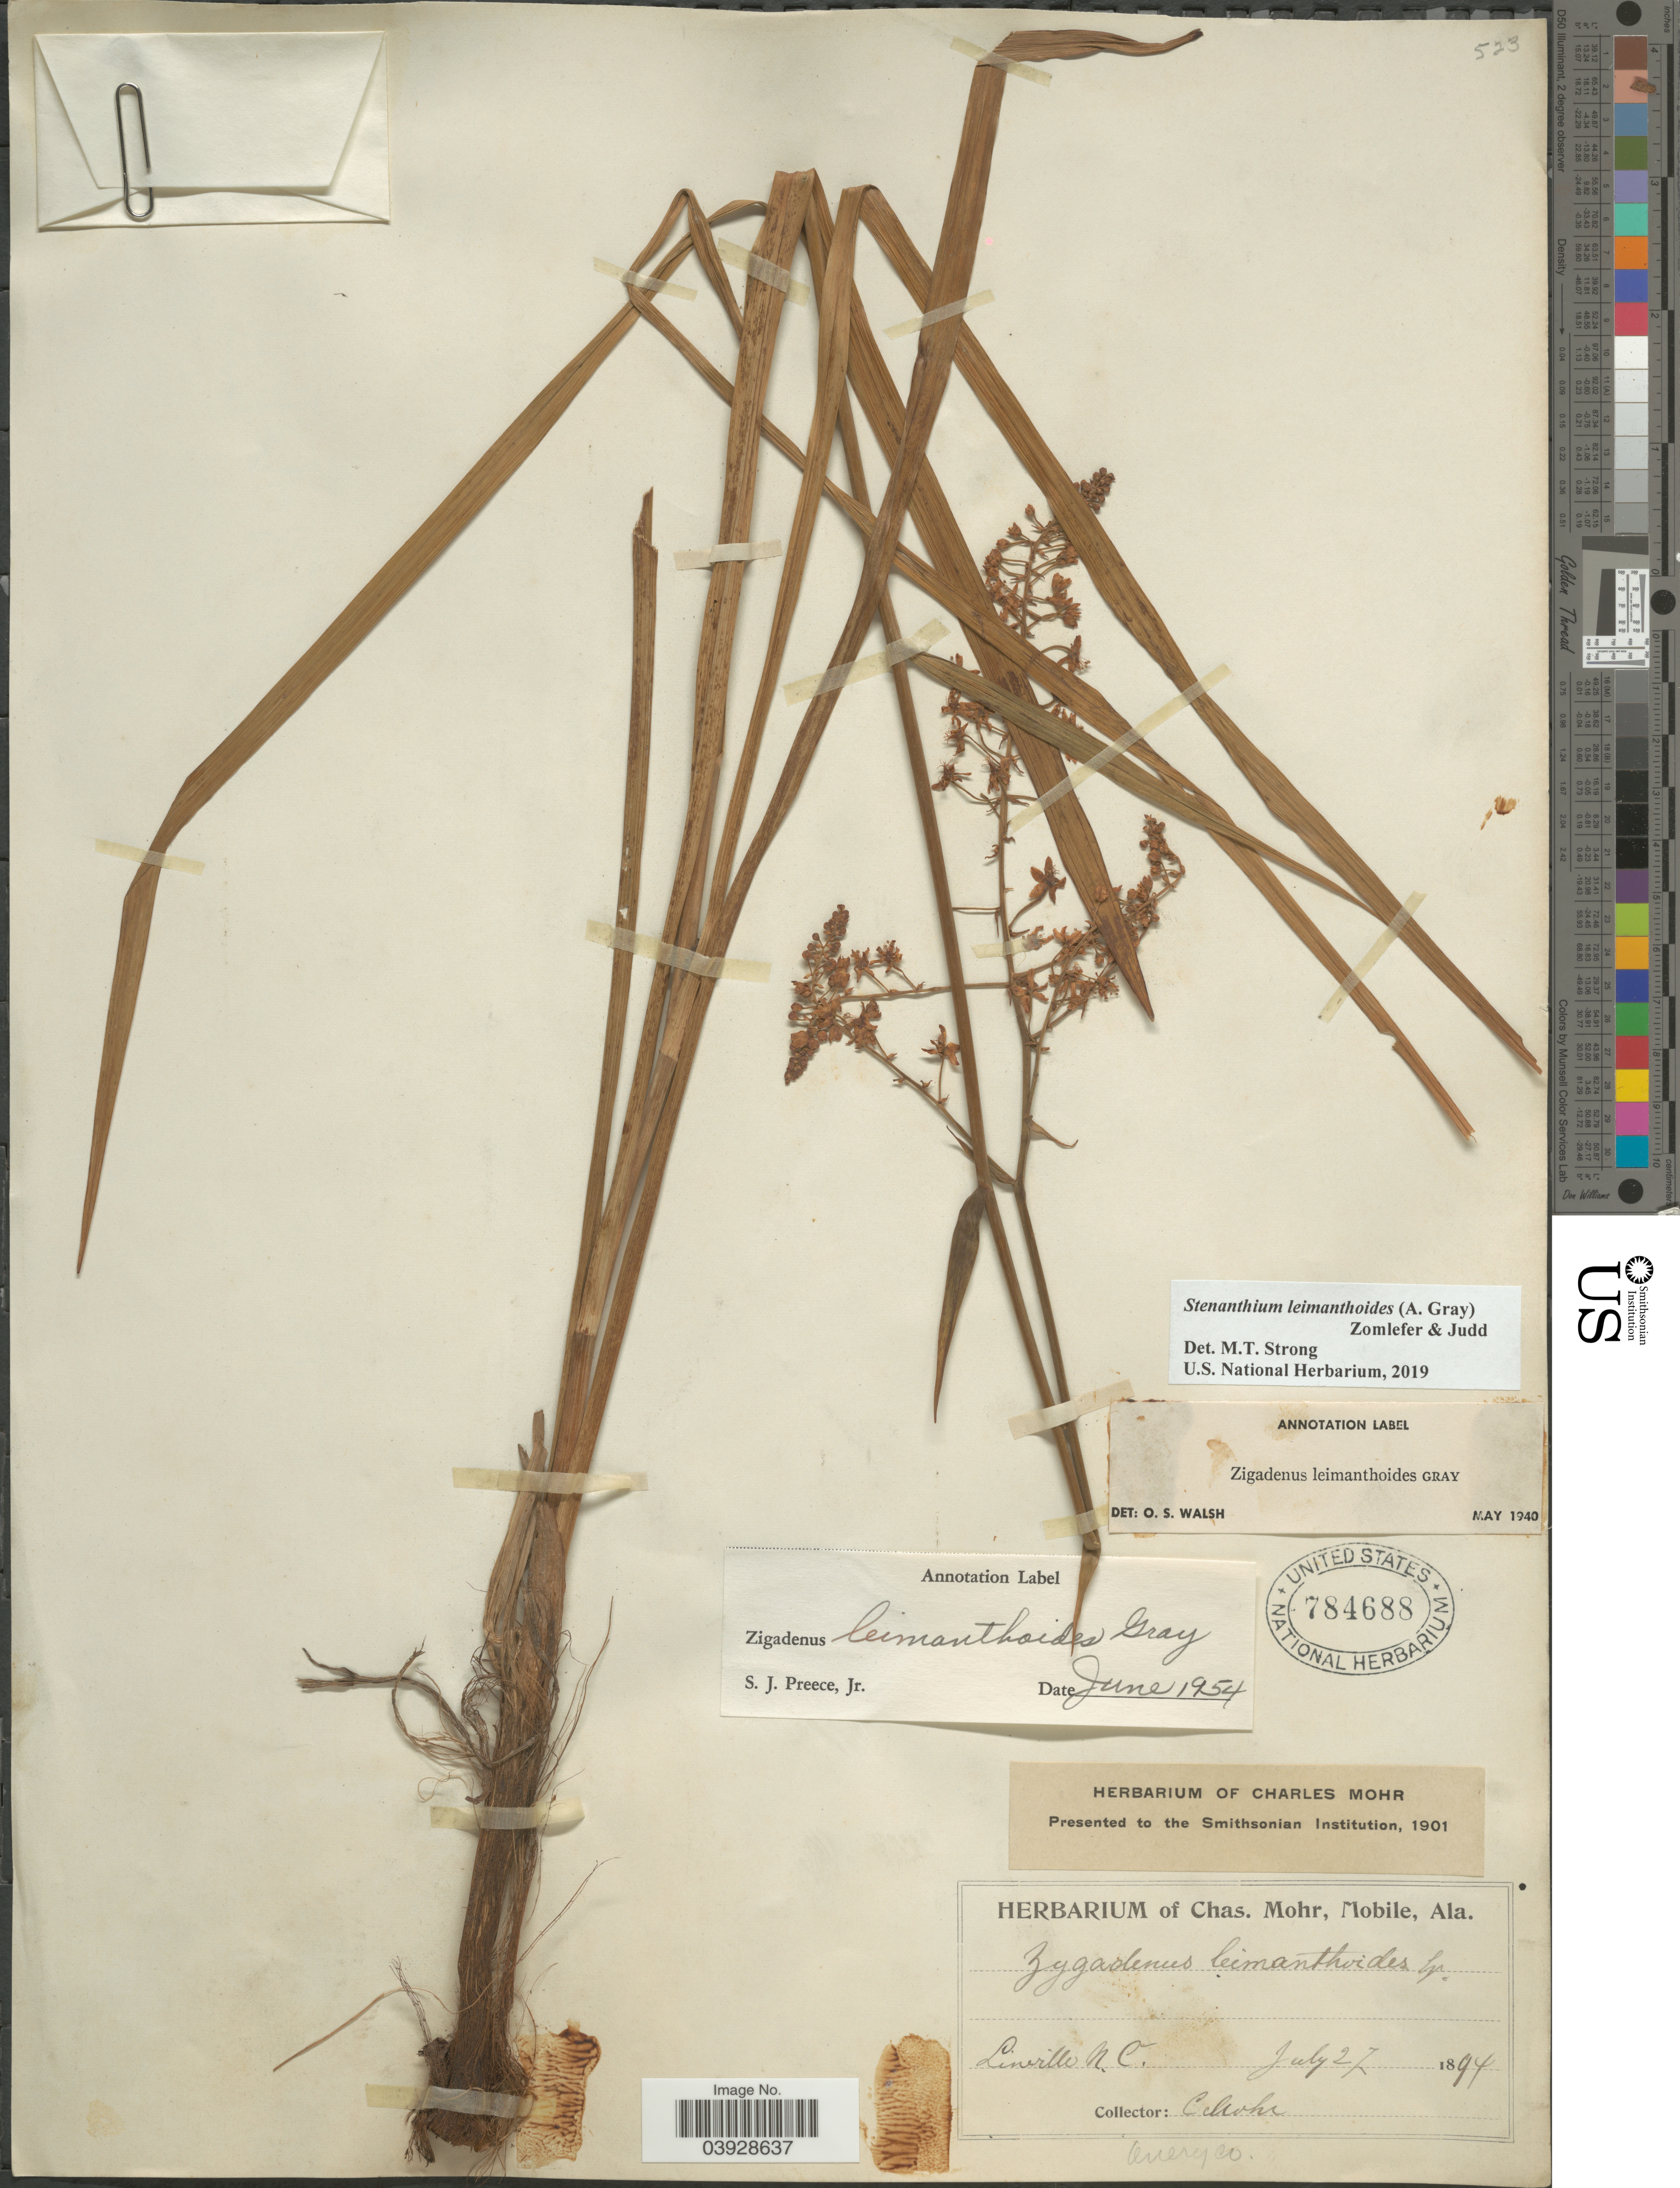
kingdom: Plantae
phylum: Tracheophyta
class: Liliopsida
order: Liliales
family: Melanthiaceae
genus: Stenanthium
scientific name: Stenanthium leimanthoides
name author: (A. Gray) Zomlefer & Judd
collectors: C. T. Mohr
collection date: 1894-07-27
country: United States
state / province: North Carolina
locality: Linville. Avery Co.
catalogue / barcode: US 784688